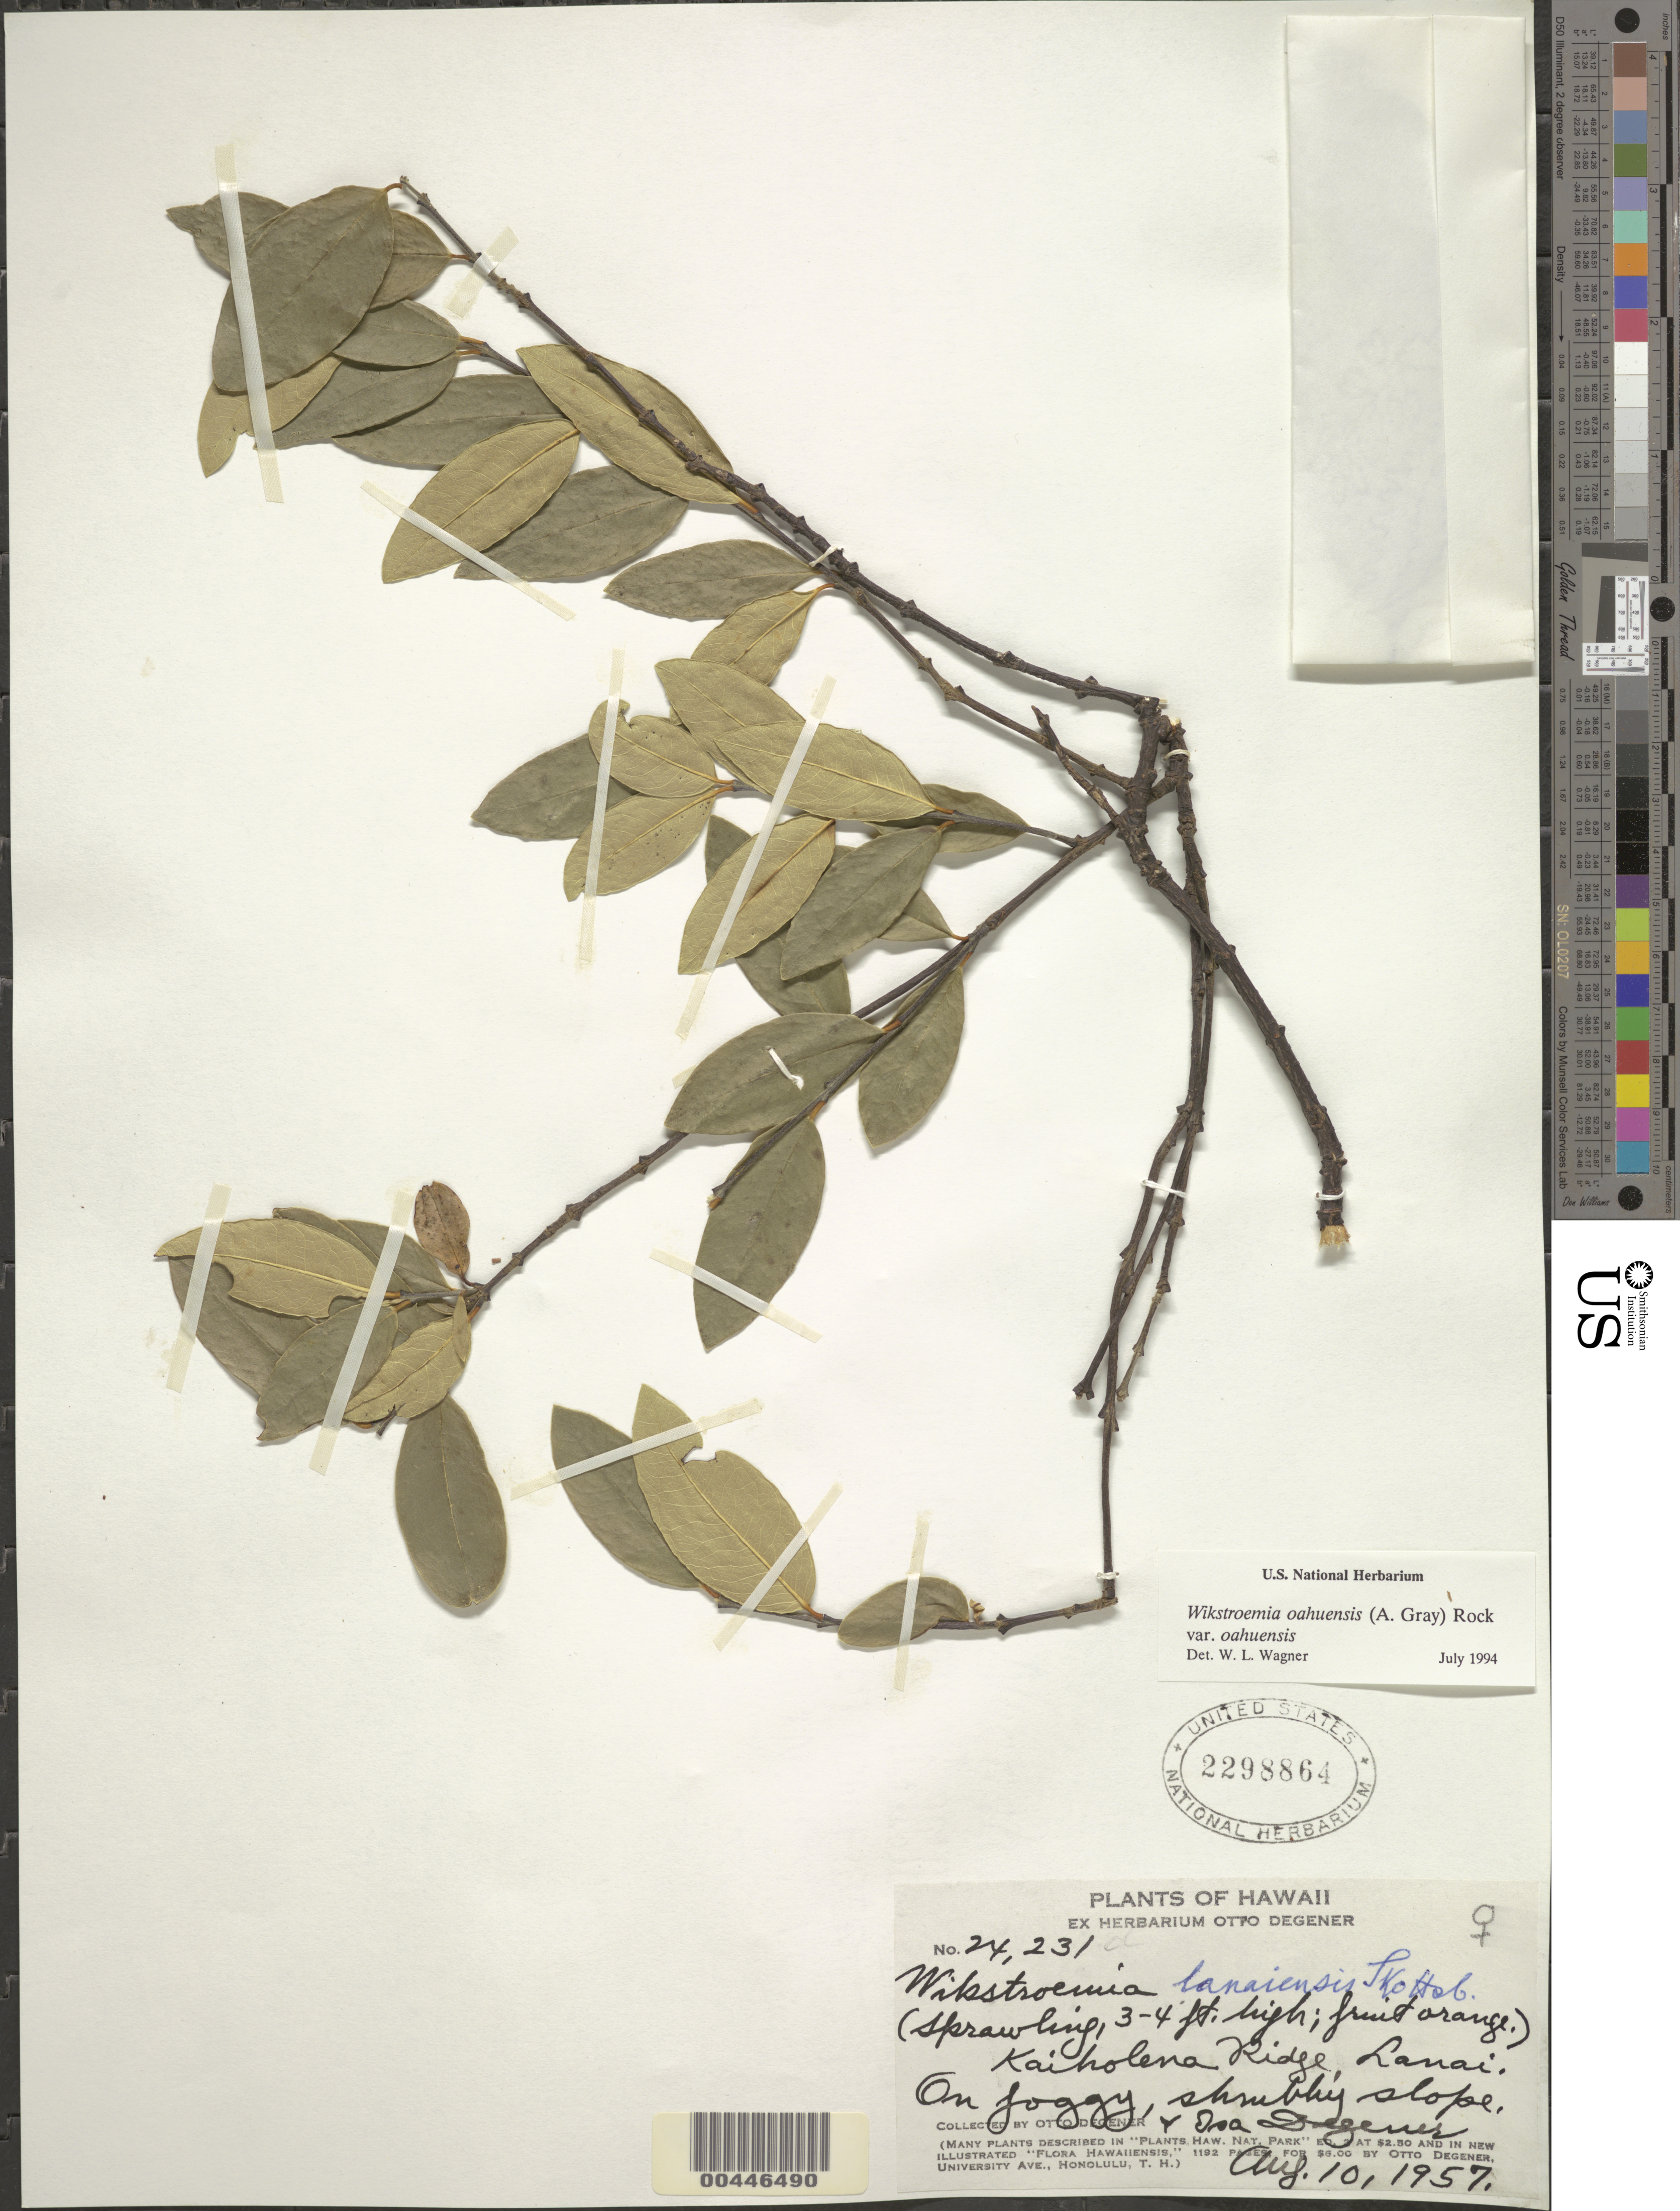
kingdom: Plantae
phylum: Tracheophyta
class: Magnoliopsida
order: Malvales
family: Thymelaeaceae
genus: Wikstroemia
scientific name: Wikstroemia oahuensis var. oahuensis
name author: (A. Gray) Rock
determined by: Wagner, W. L., (BOT), Smithsonian Institution - National Museum of Natural History (UNITED STATES)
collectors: O. Degener & I. Degener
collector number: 24231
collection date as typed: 10 Aug 1957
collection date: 1957-08-10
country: United States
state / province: Hawaii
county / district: Maui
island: Lana'i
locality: Kaiholena Ridge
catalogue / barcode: US 2298864